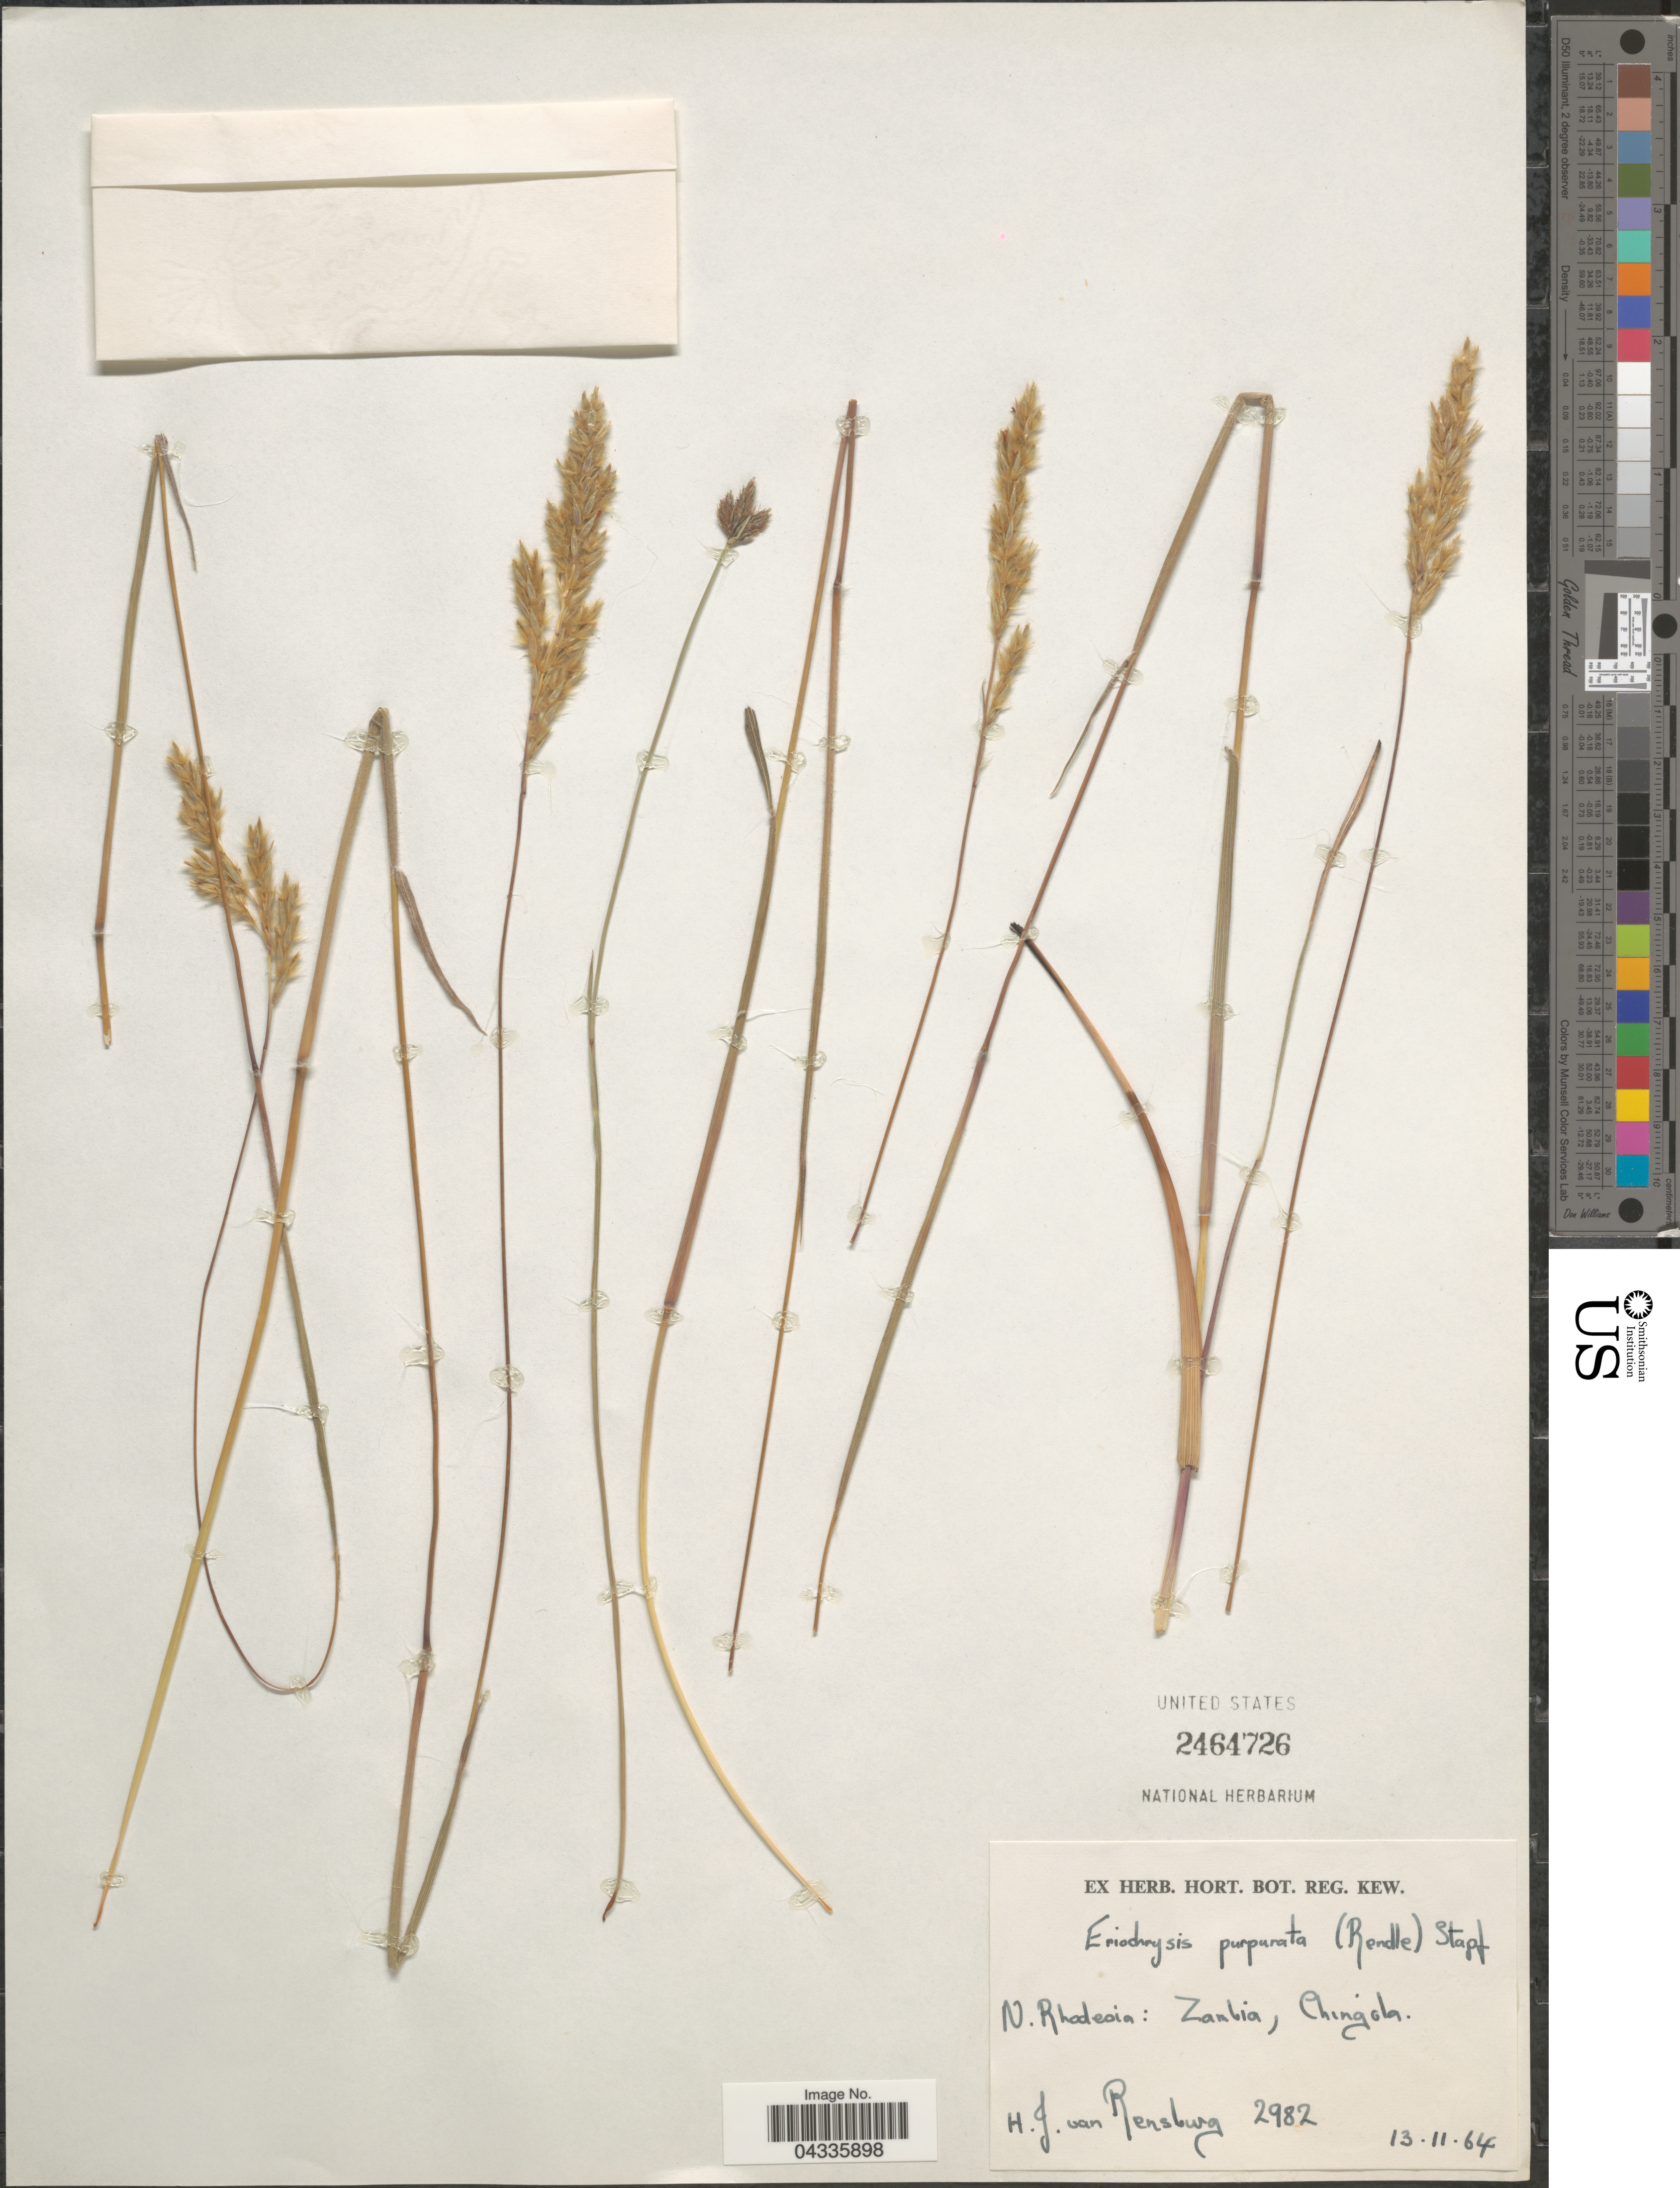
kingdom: Plantae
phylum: Tracheophyta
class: Liliopsida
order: Poales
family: Poaceae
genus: Eriochrysis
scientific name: Eriochrysis purpurata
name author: (Rendle) Stapf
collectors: H. van Rensburg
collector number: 2982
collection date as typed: Transcribed d/m/y: 13/11/64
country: Zambia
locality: N. Rhodesia: Zambia, Chingola.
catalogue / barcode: US 2464726